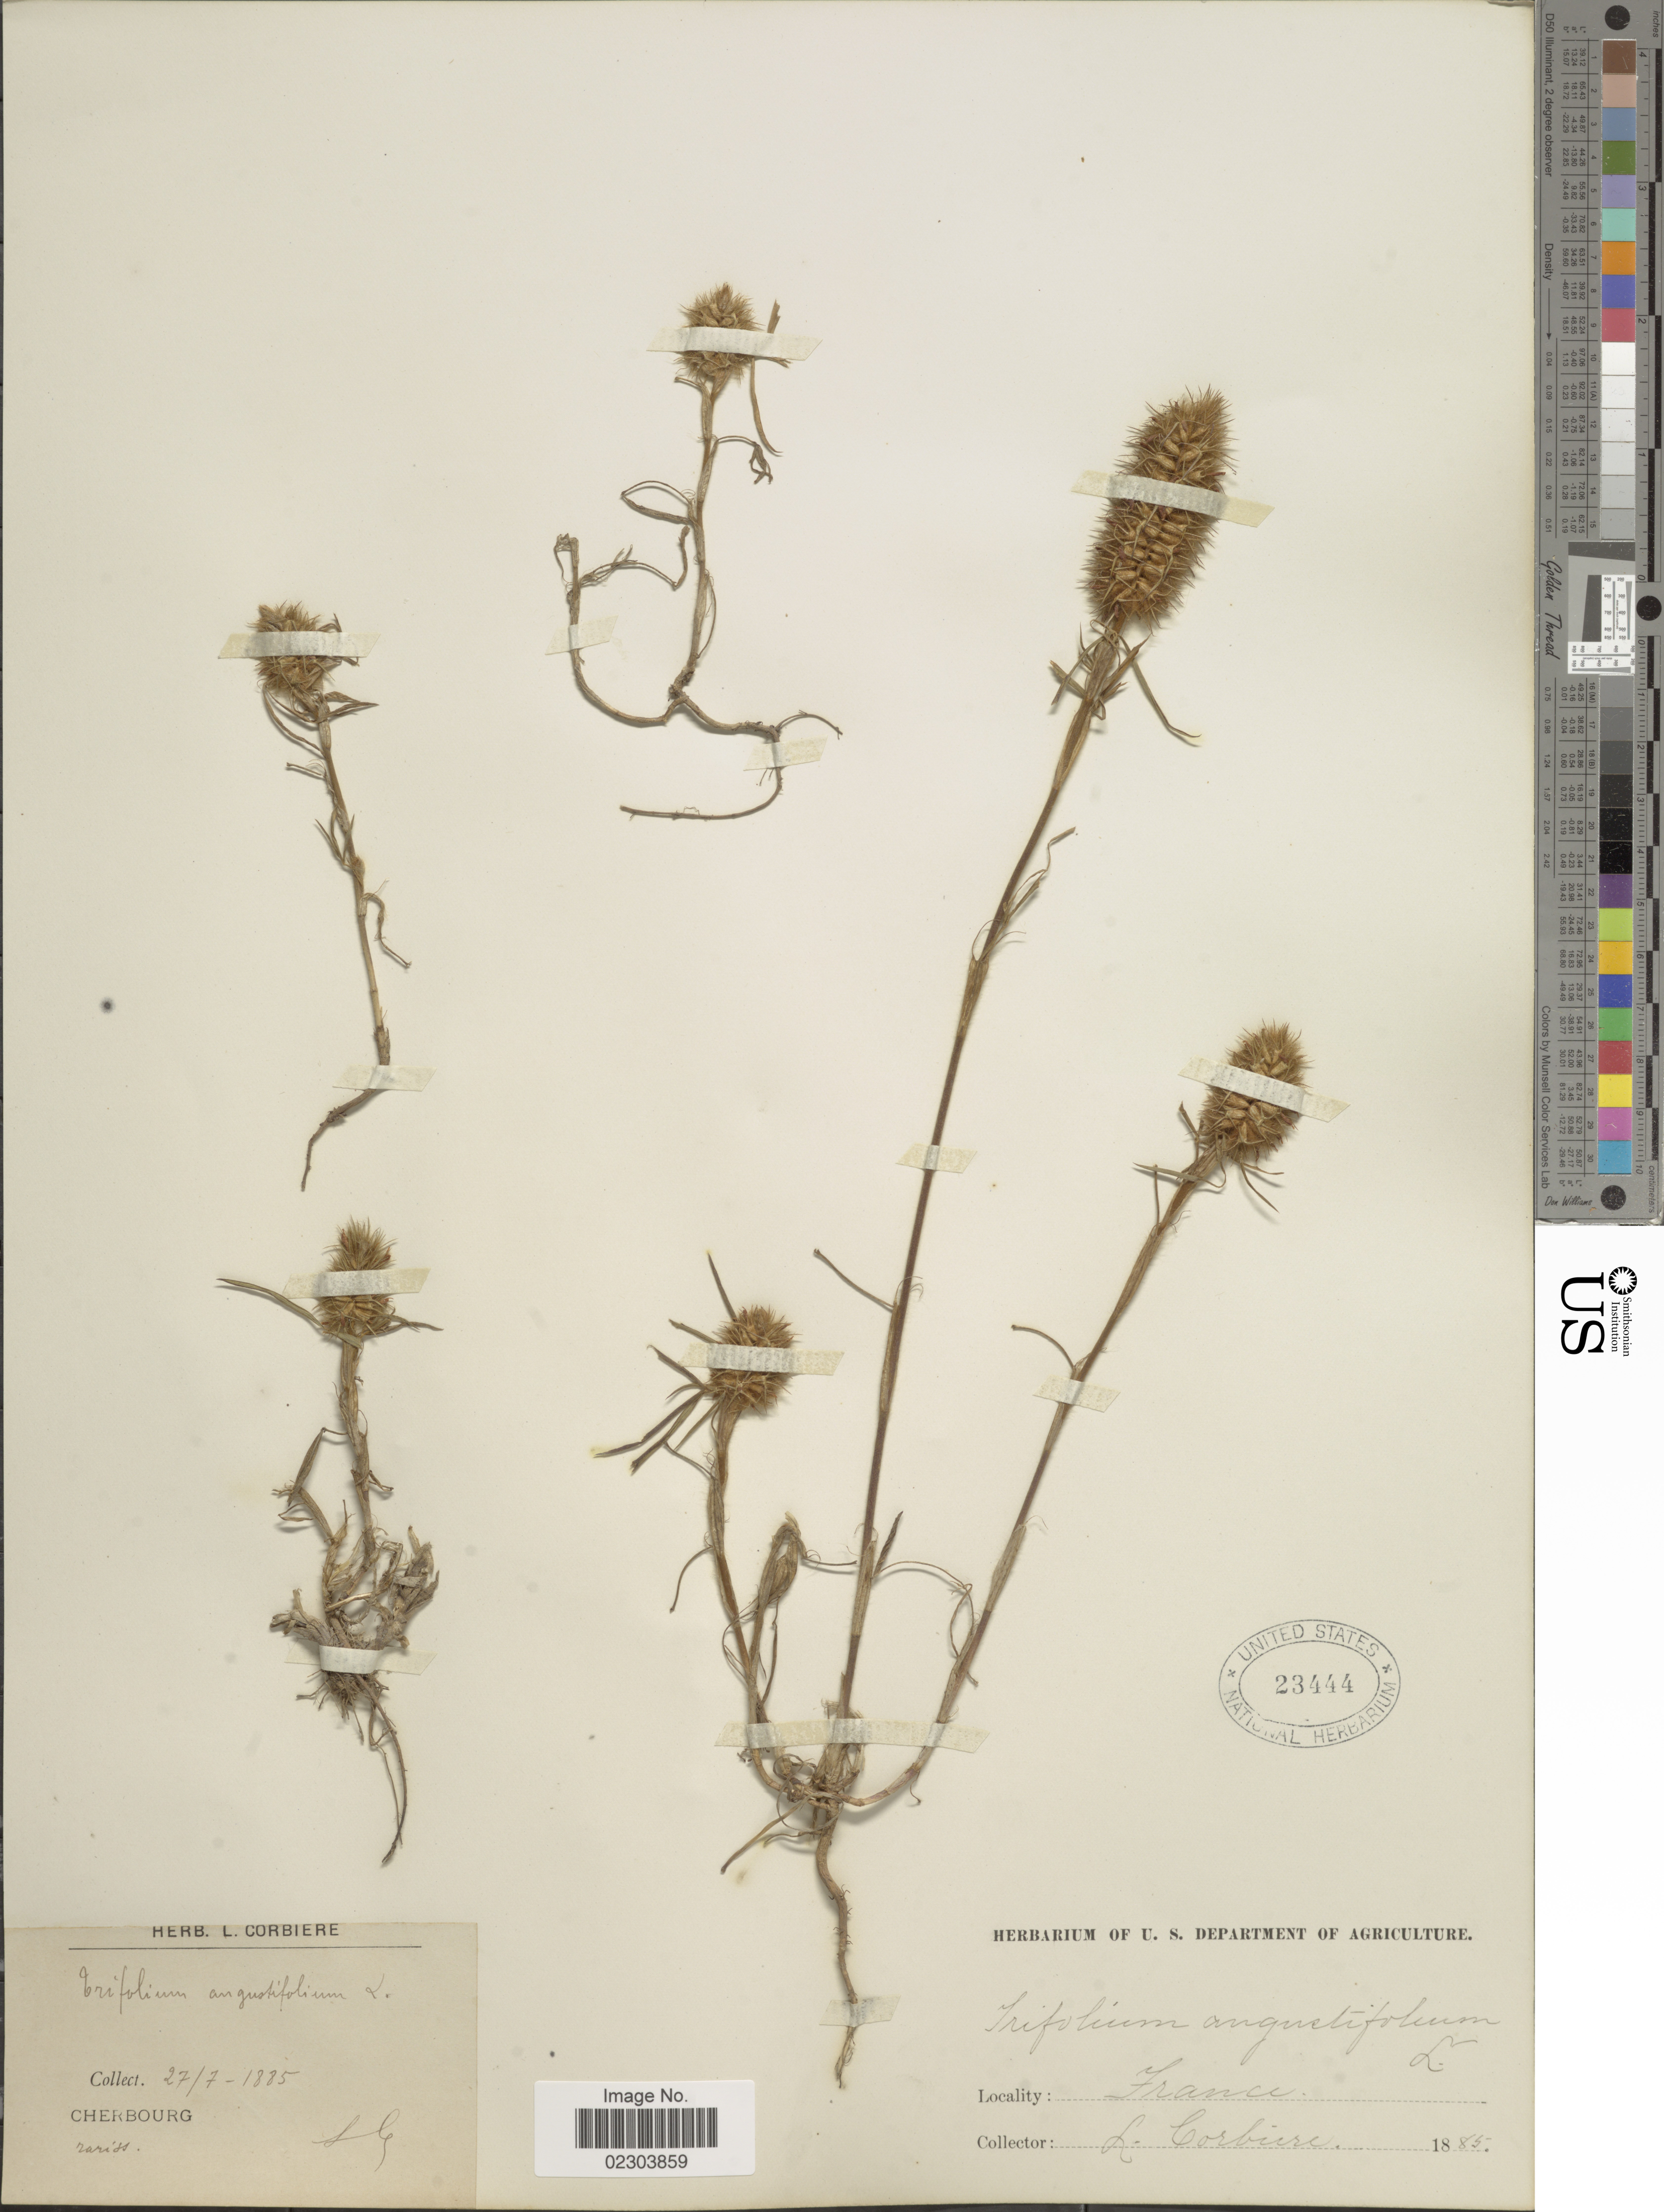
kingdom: Plantae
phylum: Tracheophyta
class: Magnoliopsida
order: Fabales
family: Fabaceae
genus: Trifolium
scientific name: Trifolium angustifolium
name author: L.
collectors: L. Corbière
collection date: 1885-07-27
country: France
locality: Cherbourg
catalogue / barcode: US 23444